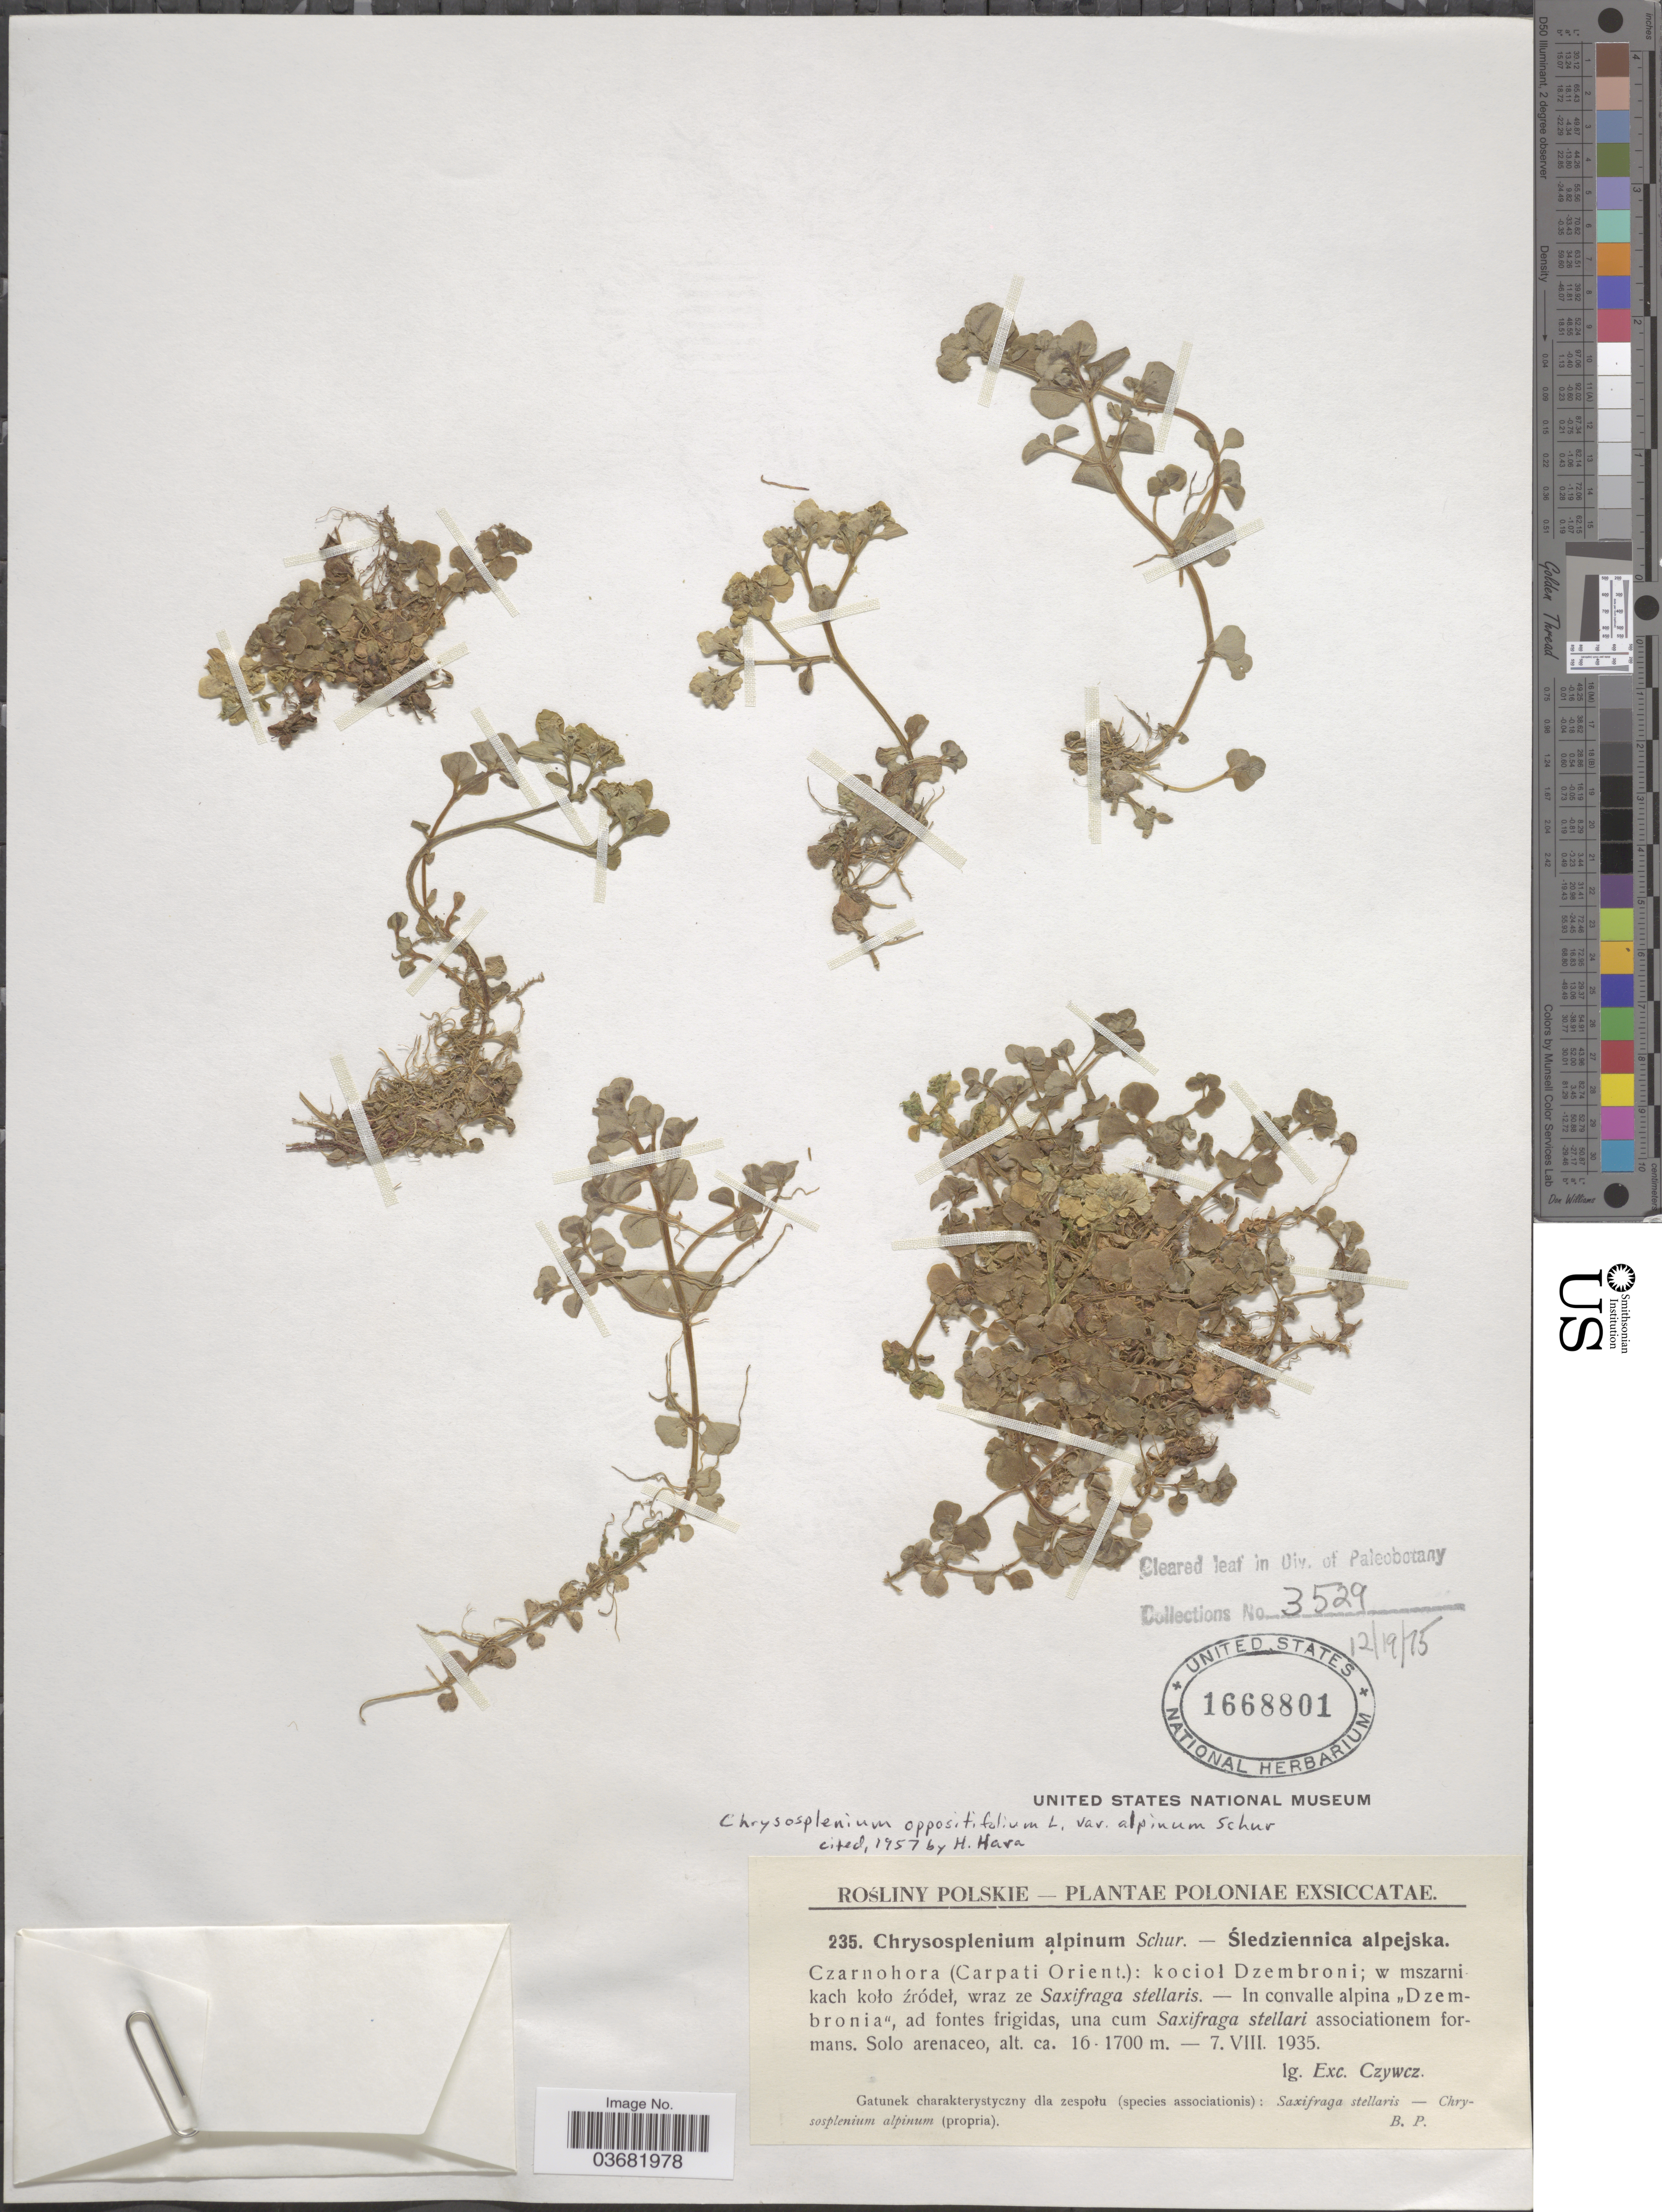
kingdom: Plantae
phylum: Tracheophyta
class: Magnoliopsida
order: Saxifragales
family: Saxifragaceae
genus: Chrysosplenium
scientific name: Chrysosplenium oppositifolium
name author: L.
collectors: Exc. Czywcz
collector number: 235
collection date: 1935-08-07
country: Poland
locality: Poloniae. Czarnohora (Carpati Orient.): kociol Dzembroni.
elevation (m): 1600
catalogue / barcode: US 1668801